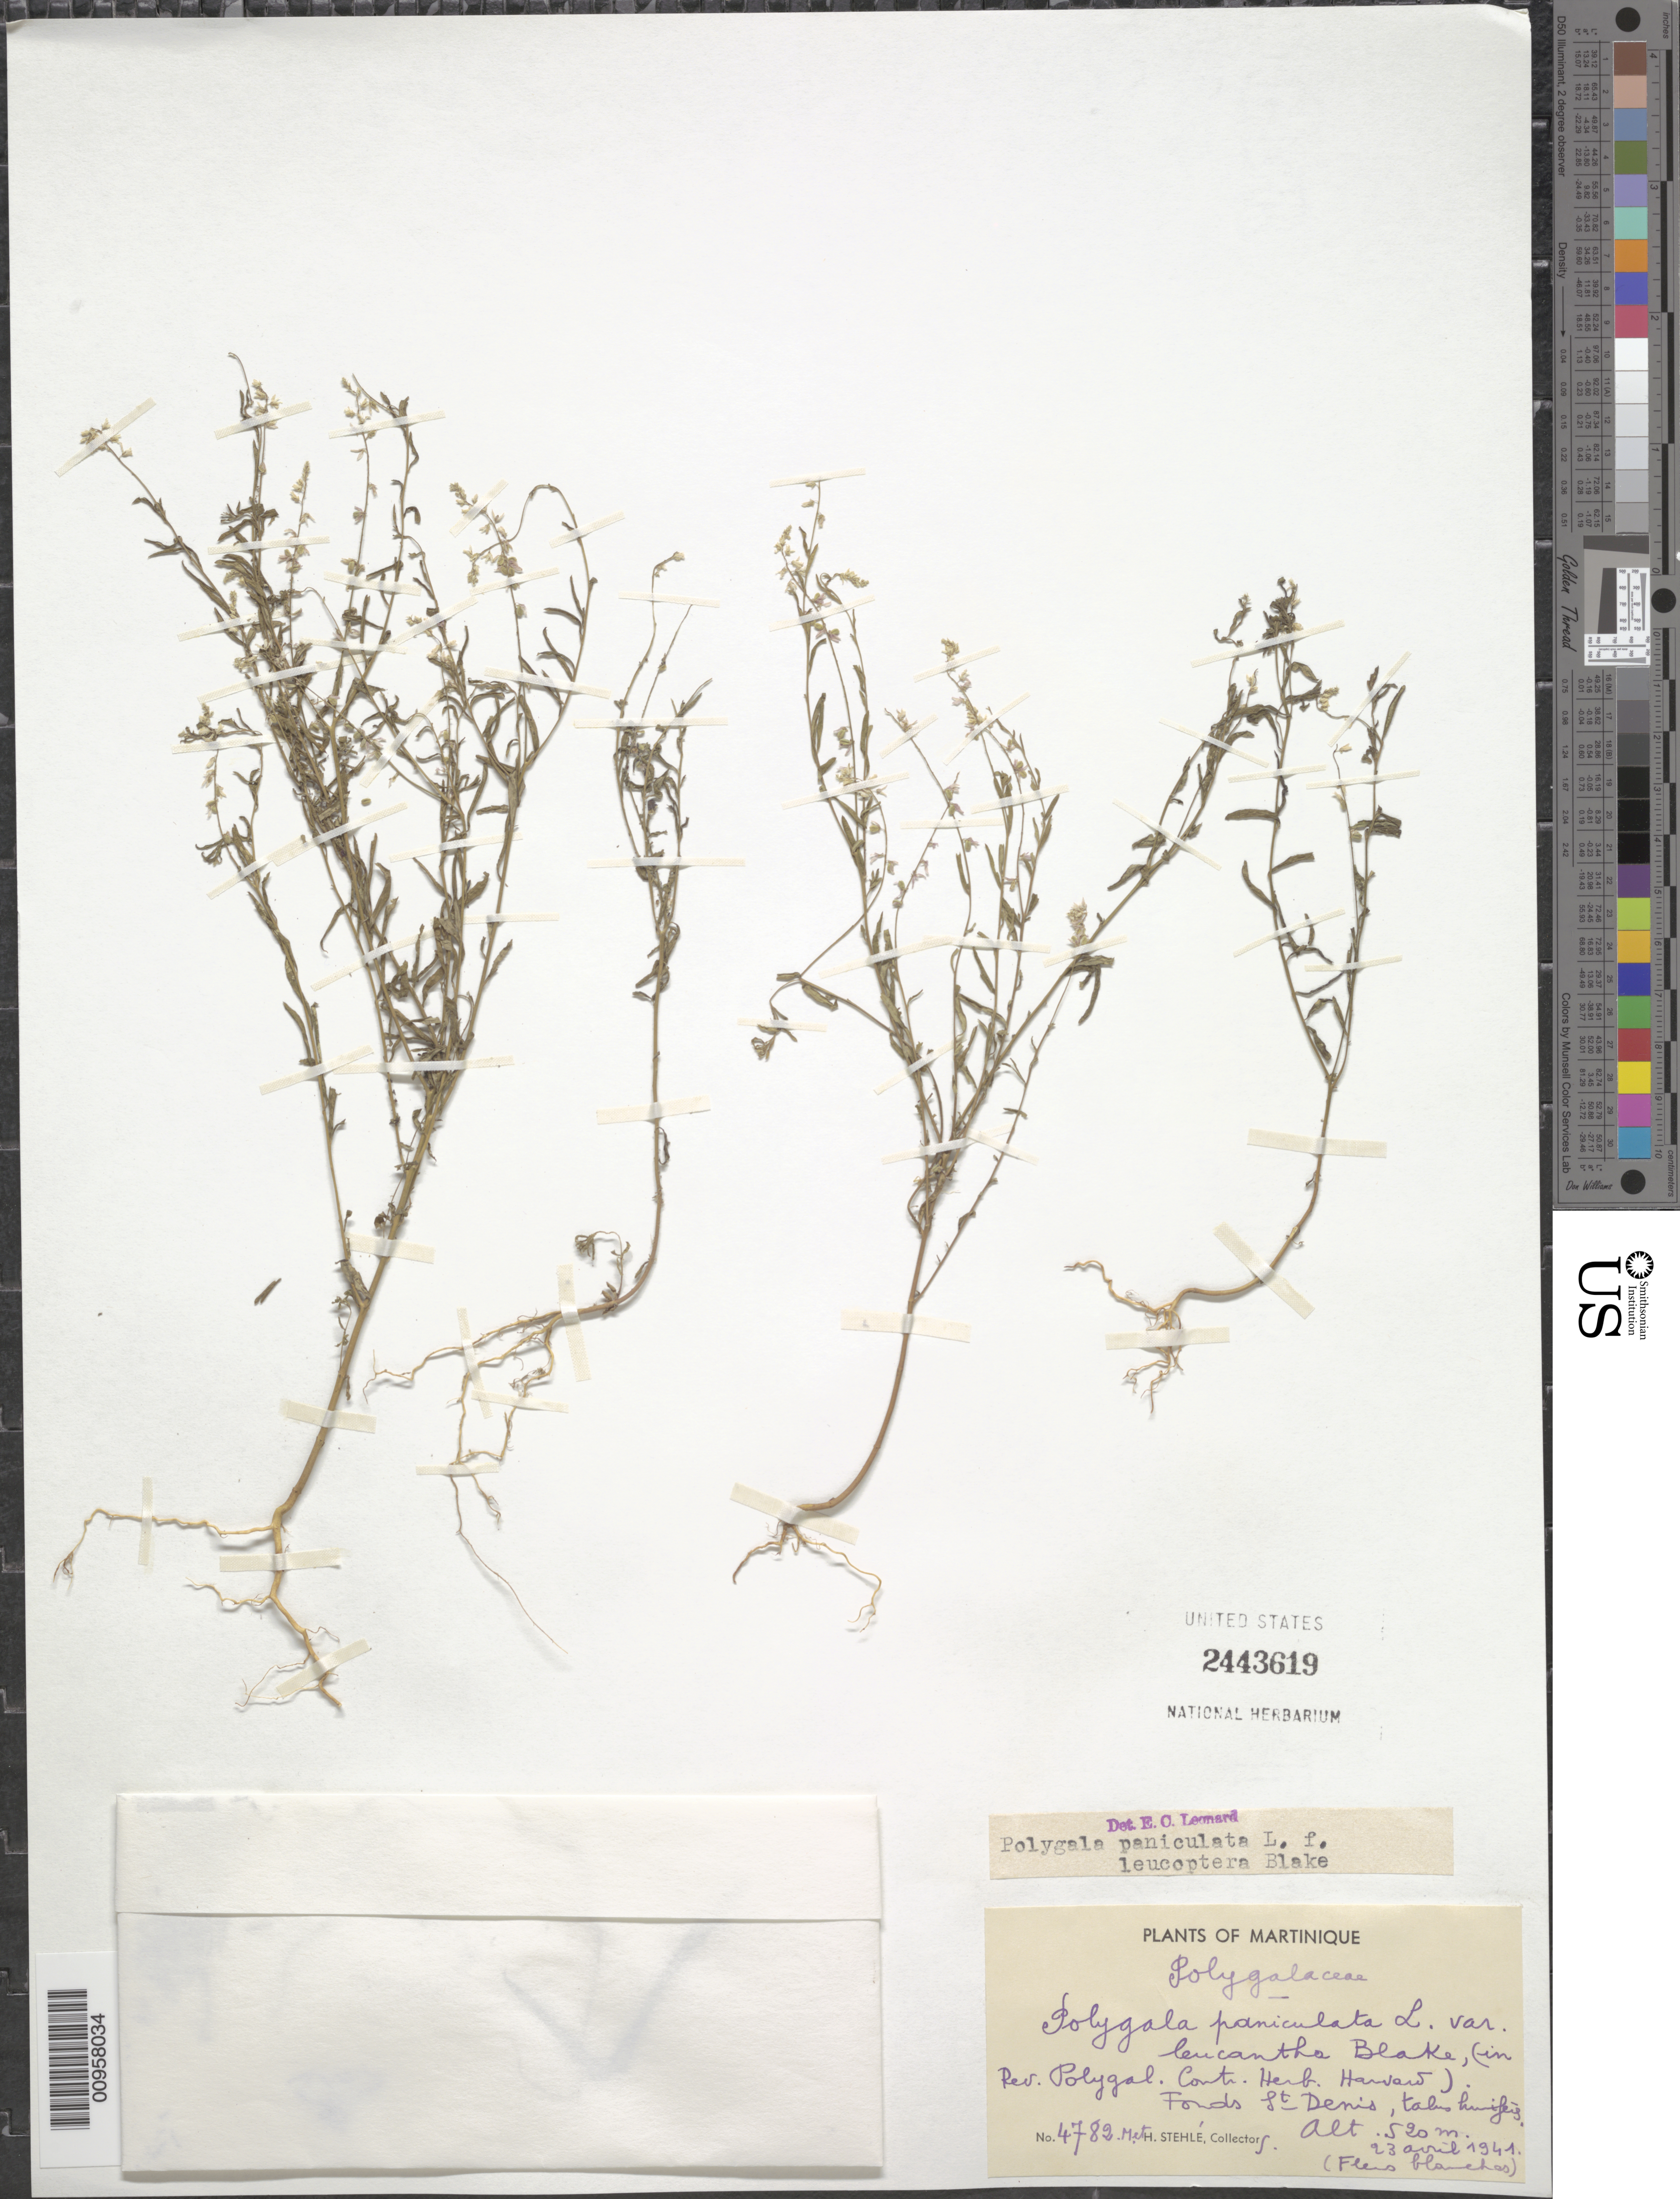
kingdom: Plantae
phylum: Tracheophyta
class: Magnoliopsida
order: Fabales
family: Polygalaceae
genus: Polygala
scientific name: Polygala paniculata f. leucoptera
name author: S.F. Blake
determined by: Leonard, Emery C., (US)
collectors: H. Stehlé & M. Stehlé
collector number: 4782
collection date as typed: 23 Apr 1941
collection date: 1941-04-23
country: Martinique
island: Martinique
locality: Fonds St. Denis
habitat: Talis "humides"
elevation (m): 520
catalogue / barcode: US 2443619